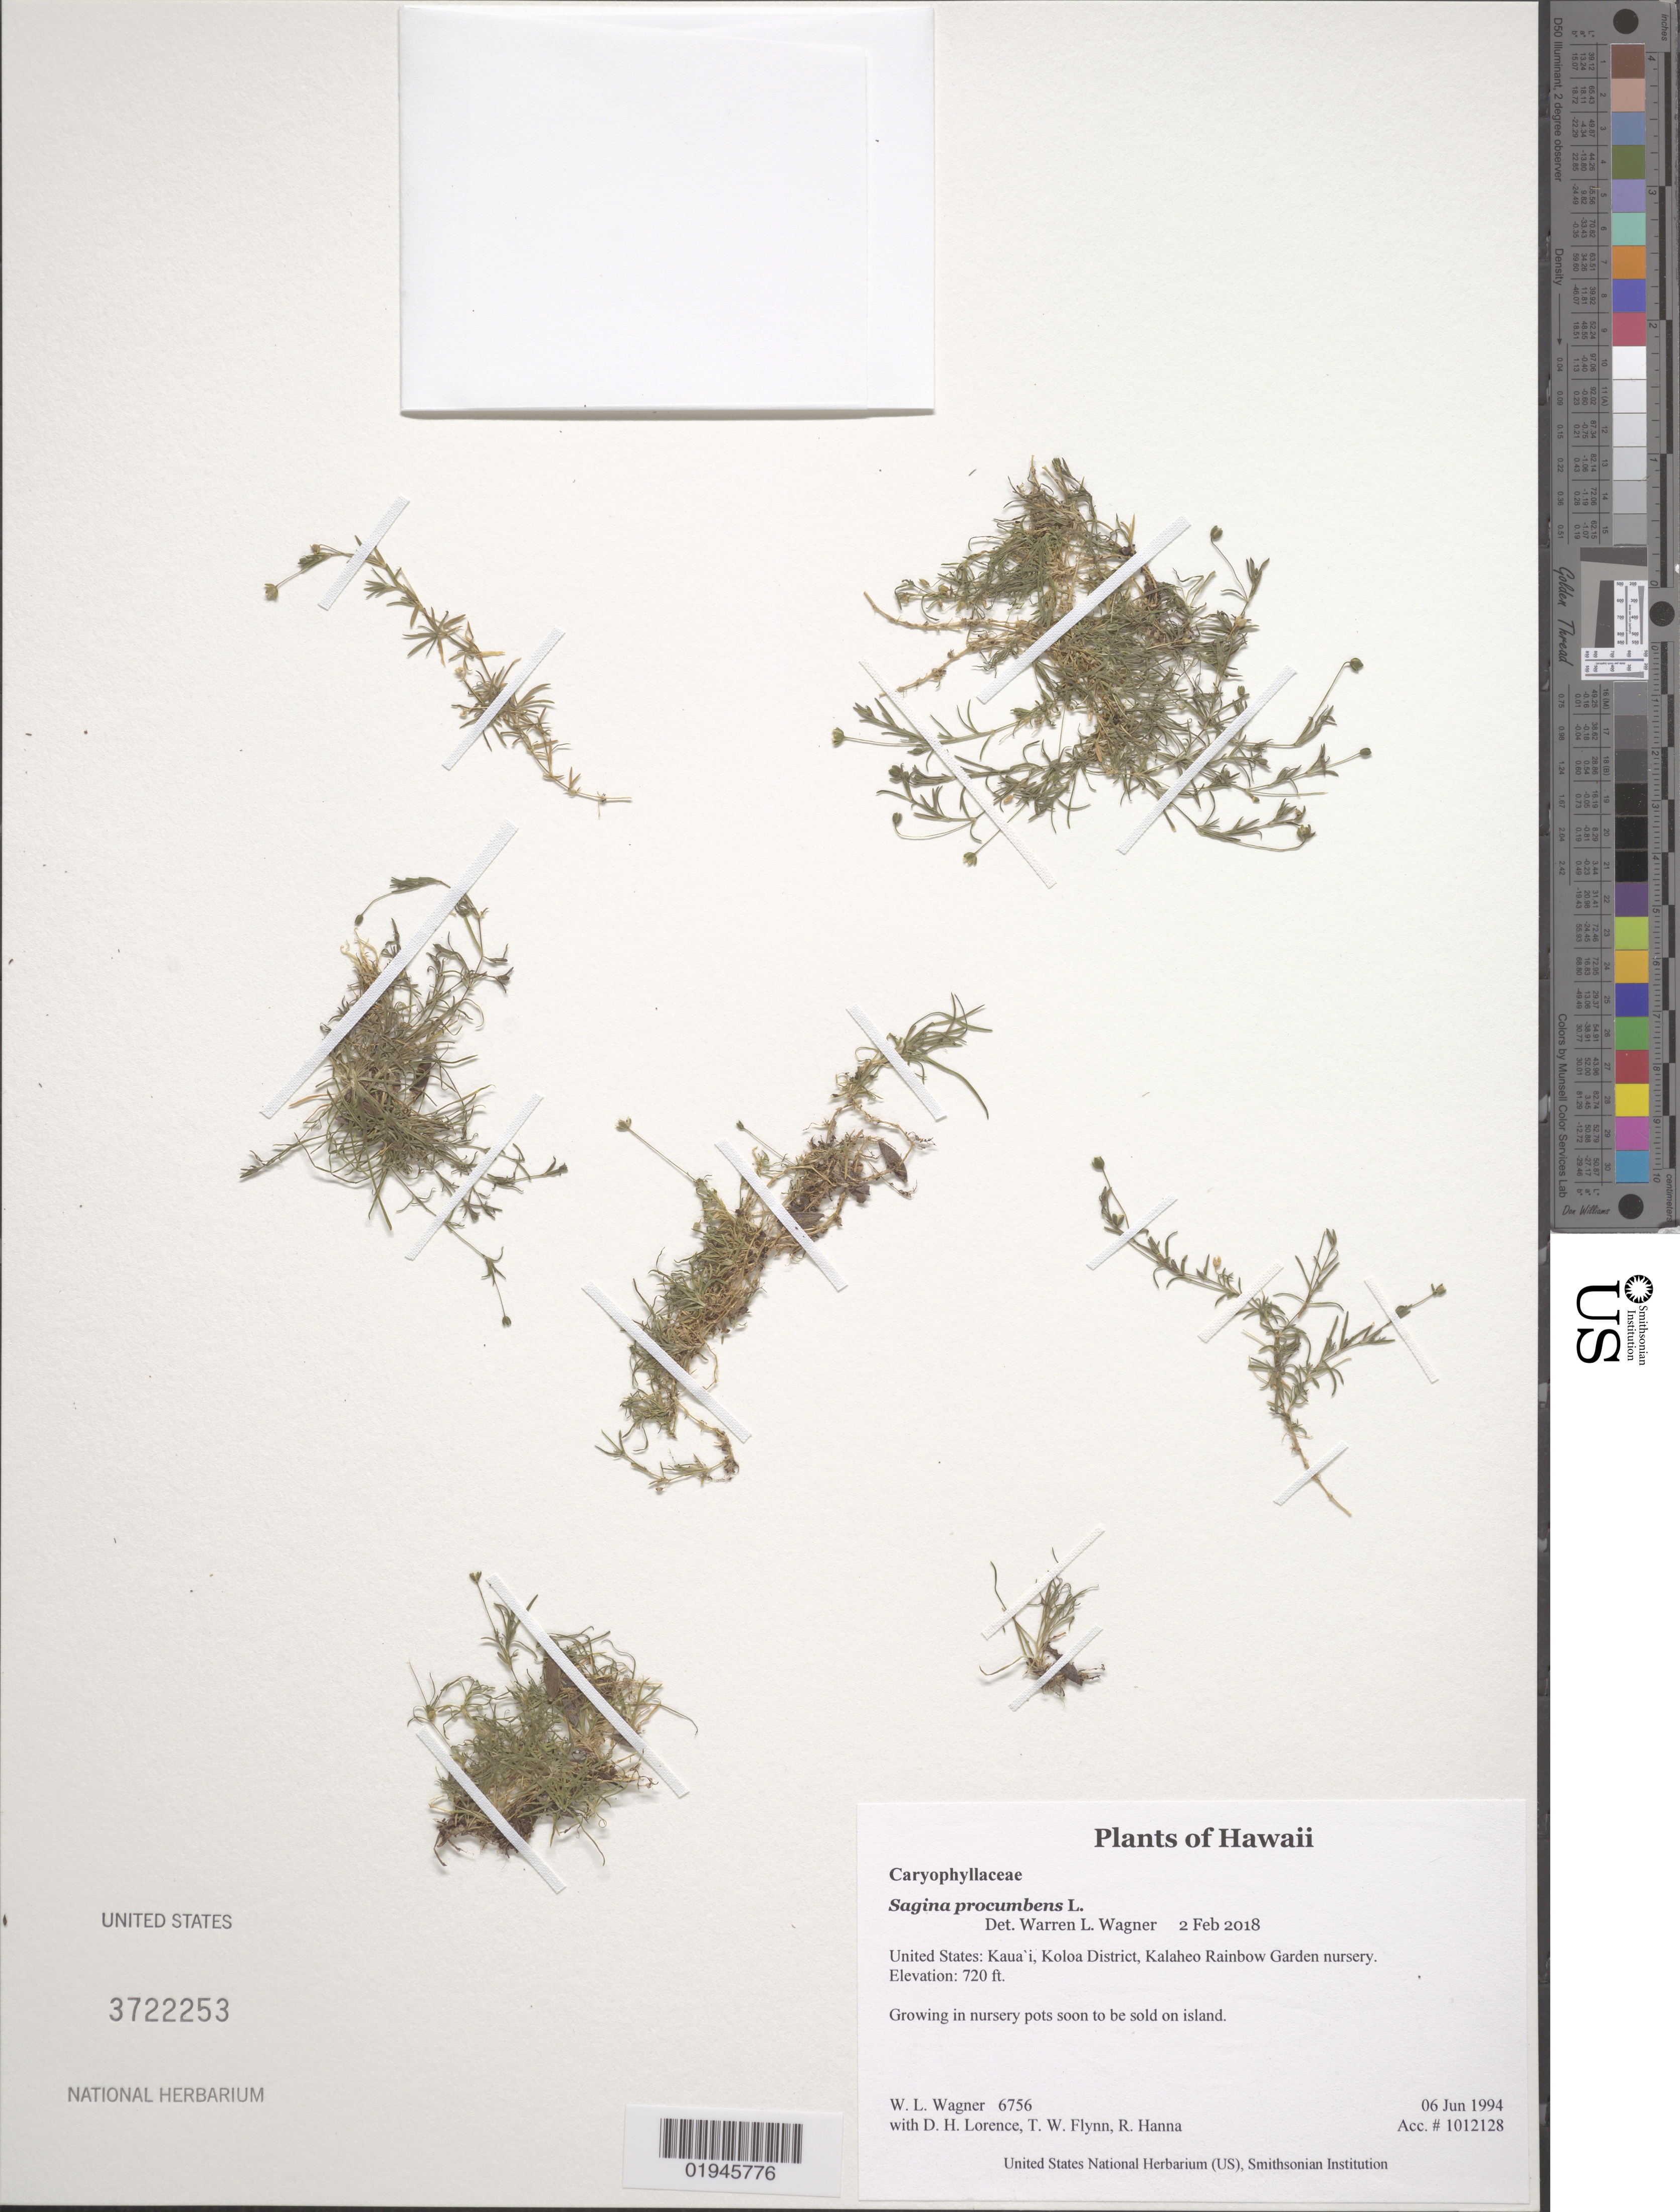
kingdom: Plantae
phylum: Tracheophyta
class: Magnoliopsida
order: Caryophyllales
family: Caryophyllaceae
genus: Sagina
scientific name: Sagina procumbens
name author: L.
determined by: Wagner, W. L., (BOT), Smithsonian Institution - National Museum of Natural History (UNITED STATES)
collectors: W. L. Wagner, D. Lorence, T. W. Flynn & R. Hanna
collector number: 6756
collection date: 1994-06-06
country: United States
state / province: Hawaii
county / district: Kauai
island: Kaua'i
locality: Koloa District, Kalaheo Rainbow Garden nursery.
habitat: Growing in nursery pots soon to be sold on island.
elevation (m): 219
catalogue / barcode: US 3722253